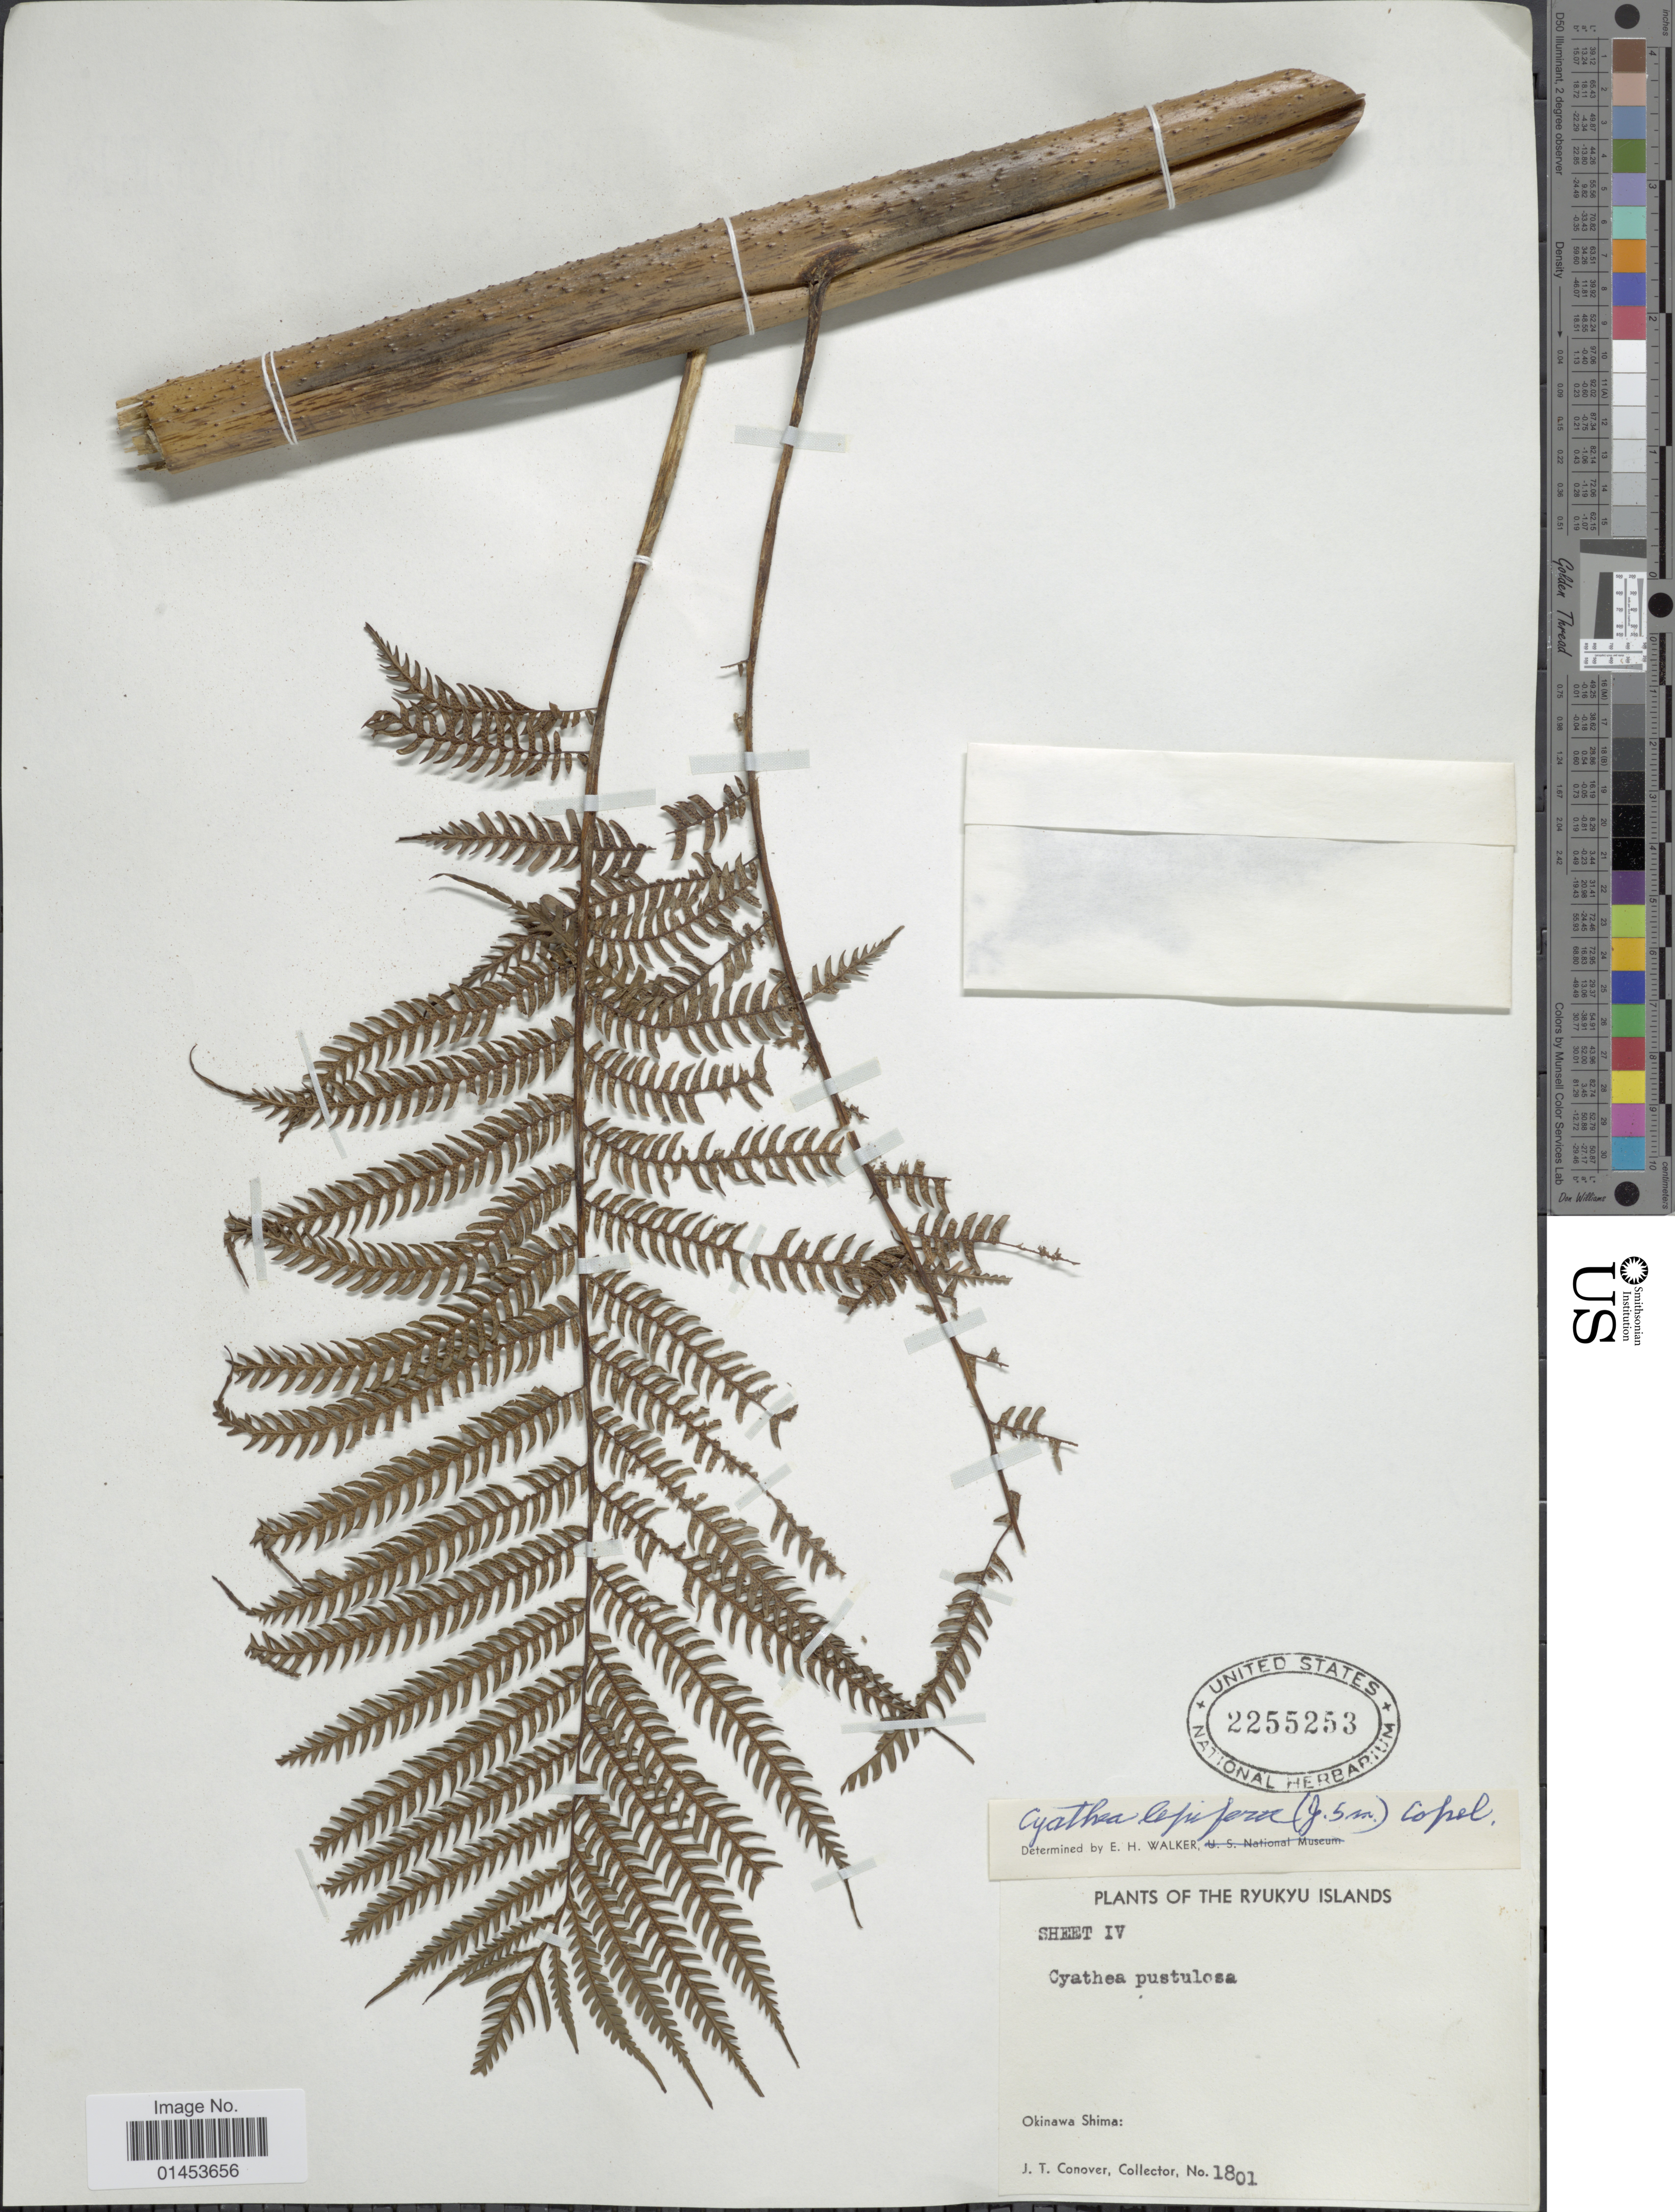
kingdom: Plantae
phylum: Tracheophyta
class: Polypodiopsida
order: Cyatheales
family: Cyatheaceae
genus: Cyathea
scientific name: Cyathea lepifera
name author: (J. Sm.) Copel.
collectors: J. T. Conover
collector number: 1801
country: Japan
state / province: Okinawa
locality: Ryukyu Islands, Okinawa Shima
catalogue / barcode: US 2255253